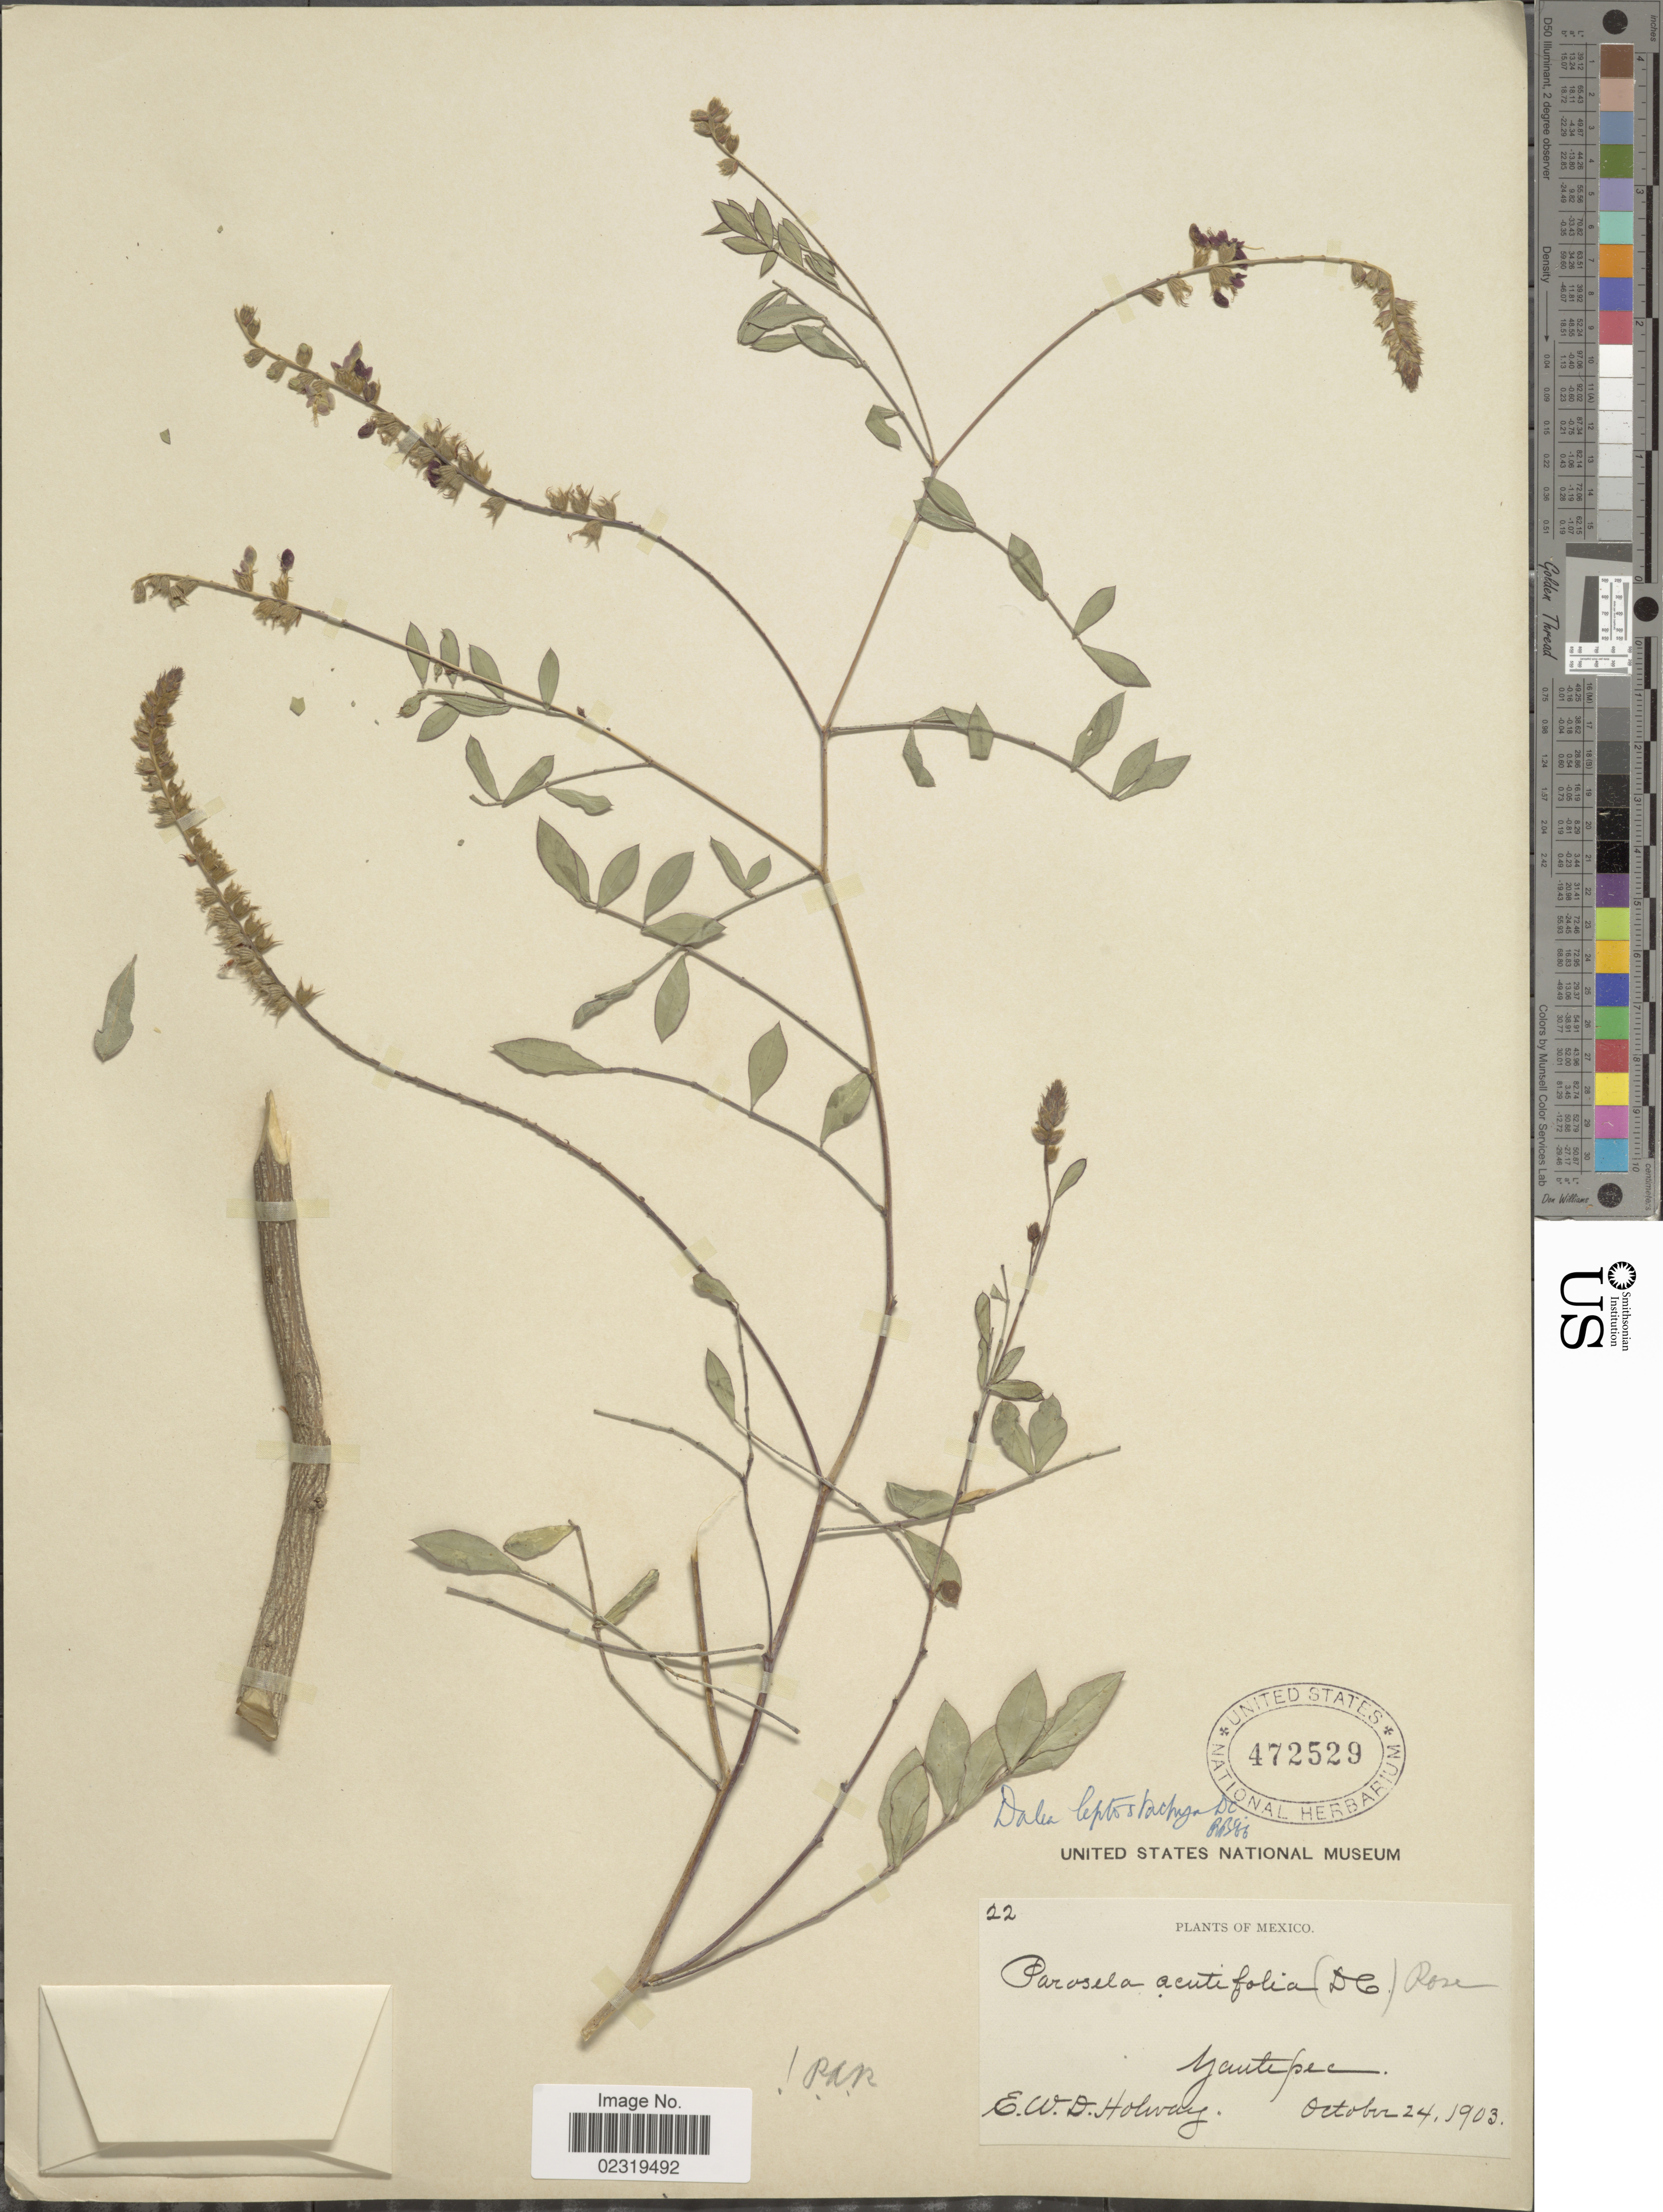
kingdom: Plantae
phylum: Tracheophyta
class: Magnoliopsida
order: Fabales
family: Fabaceae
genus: Dalea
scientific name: Dalea leptostachya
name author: DC.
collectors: E. W. D. Holway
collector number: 22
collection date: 1903-10-24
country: Mexico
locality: Yautepec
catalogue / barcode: US 472529